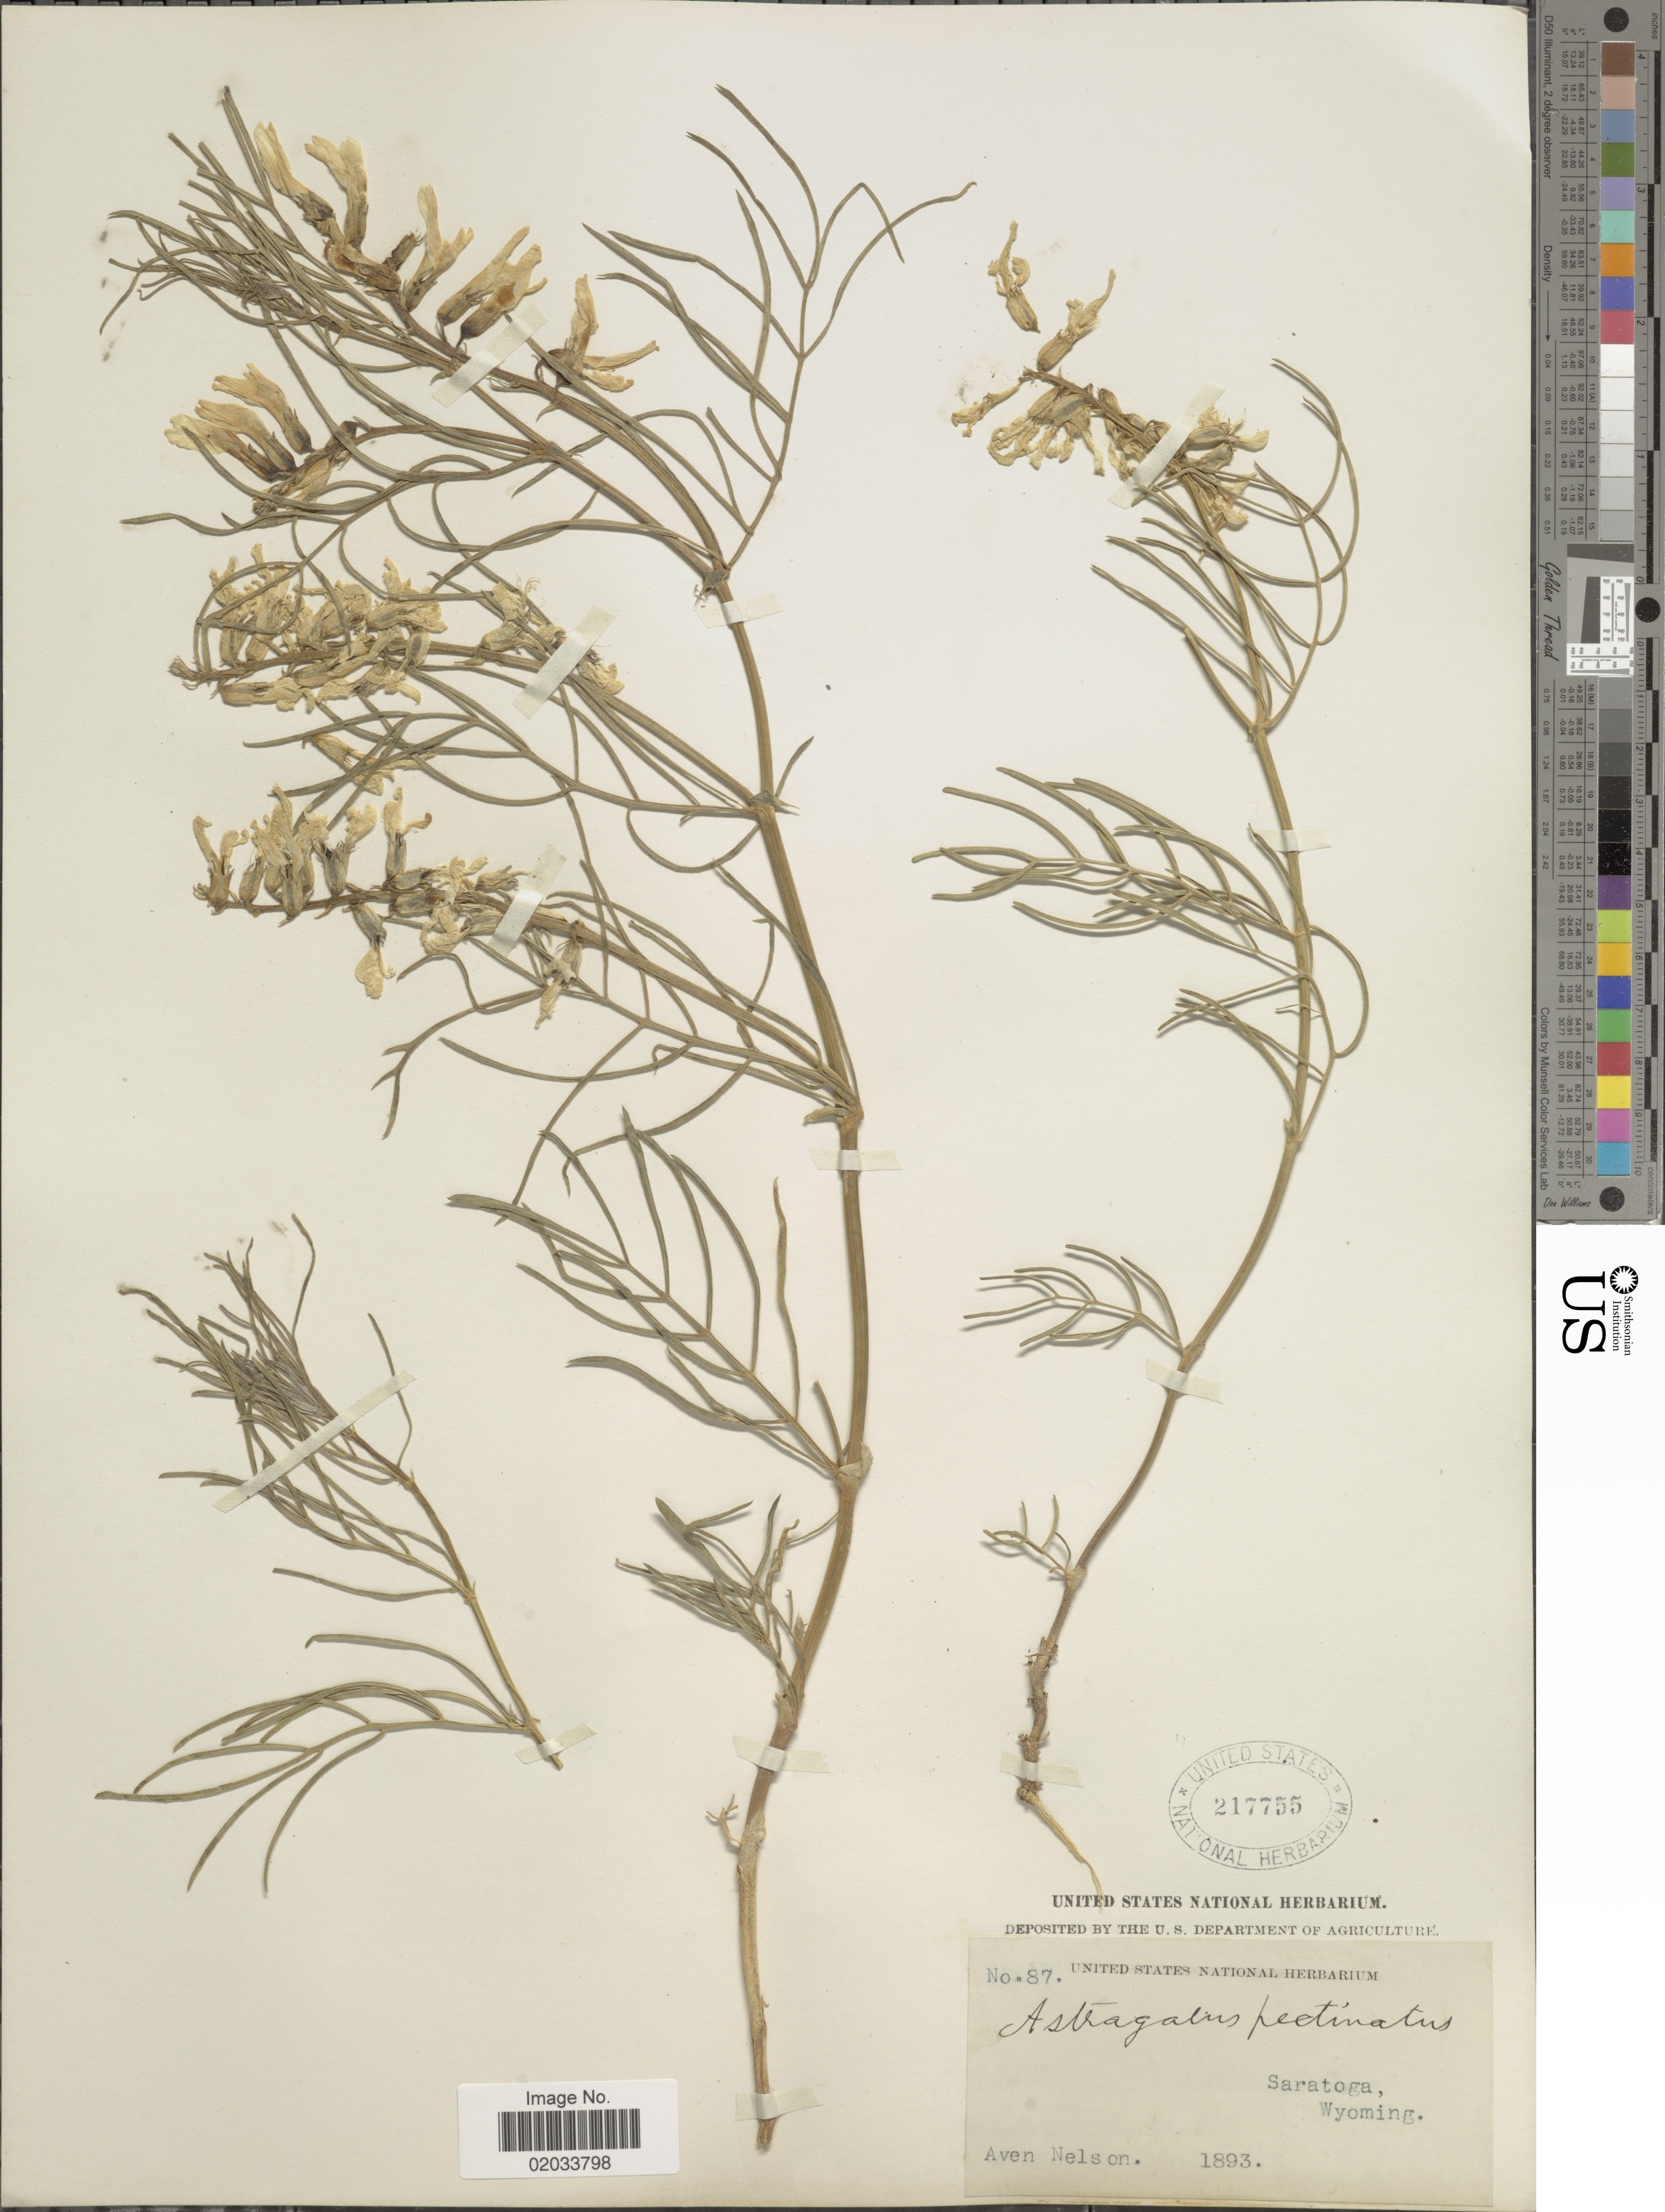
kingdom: Plantae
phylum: Tracheophyta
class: Magnoliopsida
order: Fabales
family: Fabaceae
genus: Astragalus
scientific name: Astragalus pectinatus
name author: (Hook.) G. Don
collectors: A. Nelson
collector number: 87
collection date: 1893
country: United States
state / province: Wyoming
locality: Saratoga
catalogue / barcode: US 217755